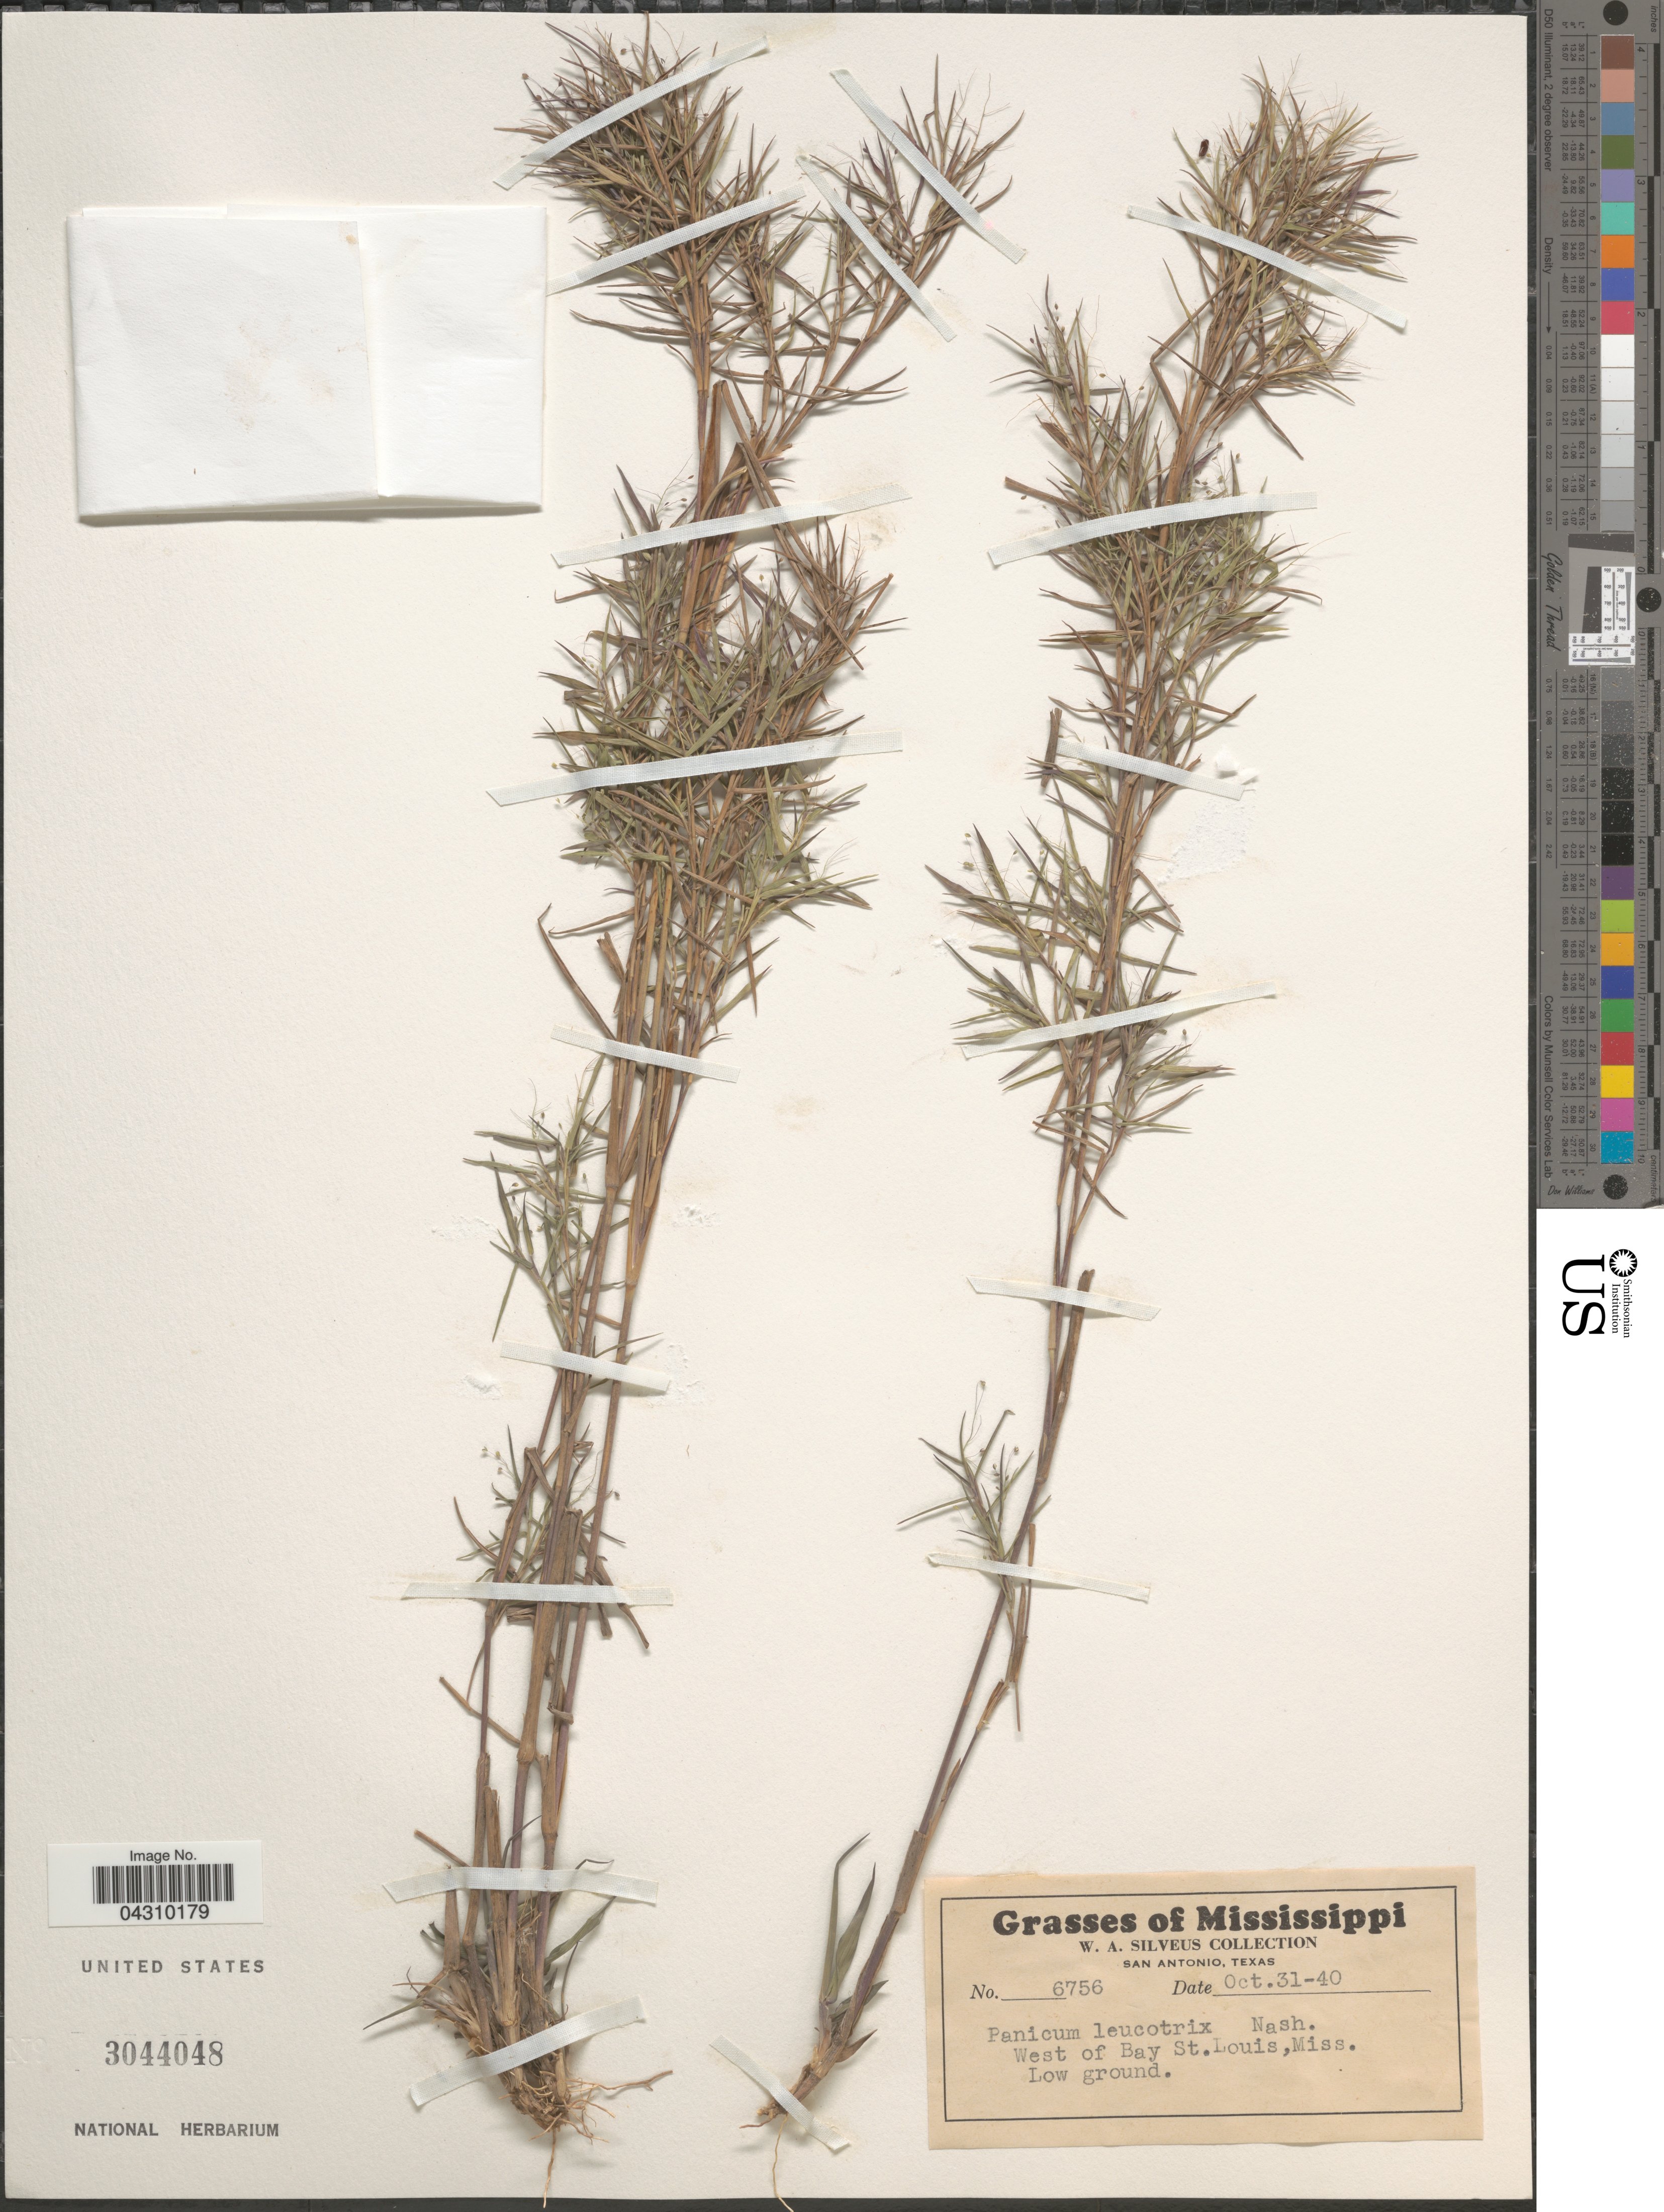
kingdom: Plantae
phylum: Tracheophyta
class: Liliopsida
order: Poales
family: Poaceae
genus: Dichanthelium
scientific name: Dichanthelium acuminatum var. acuminatum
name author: (Sw.) Gould & C.A. Clark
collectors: W. Silveus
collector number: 6756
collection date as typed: Transcribed d/m/y: 31/10/40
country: United States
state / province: Mississippi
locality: West of Bay St. Louis. Low ground.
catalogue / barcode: US 3044048